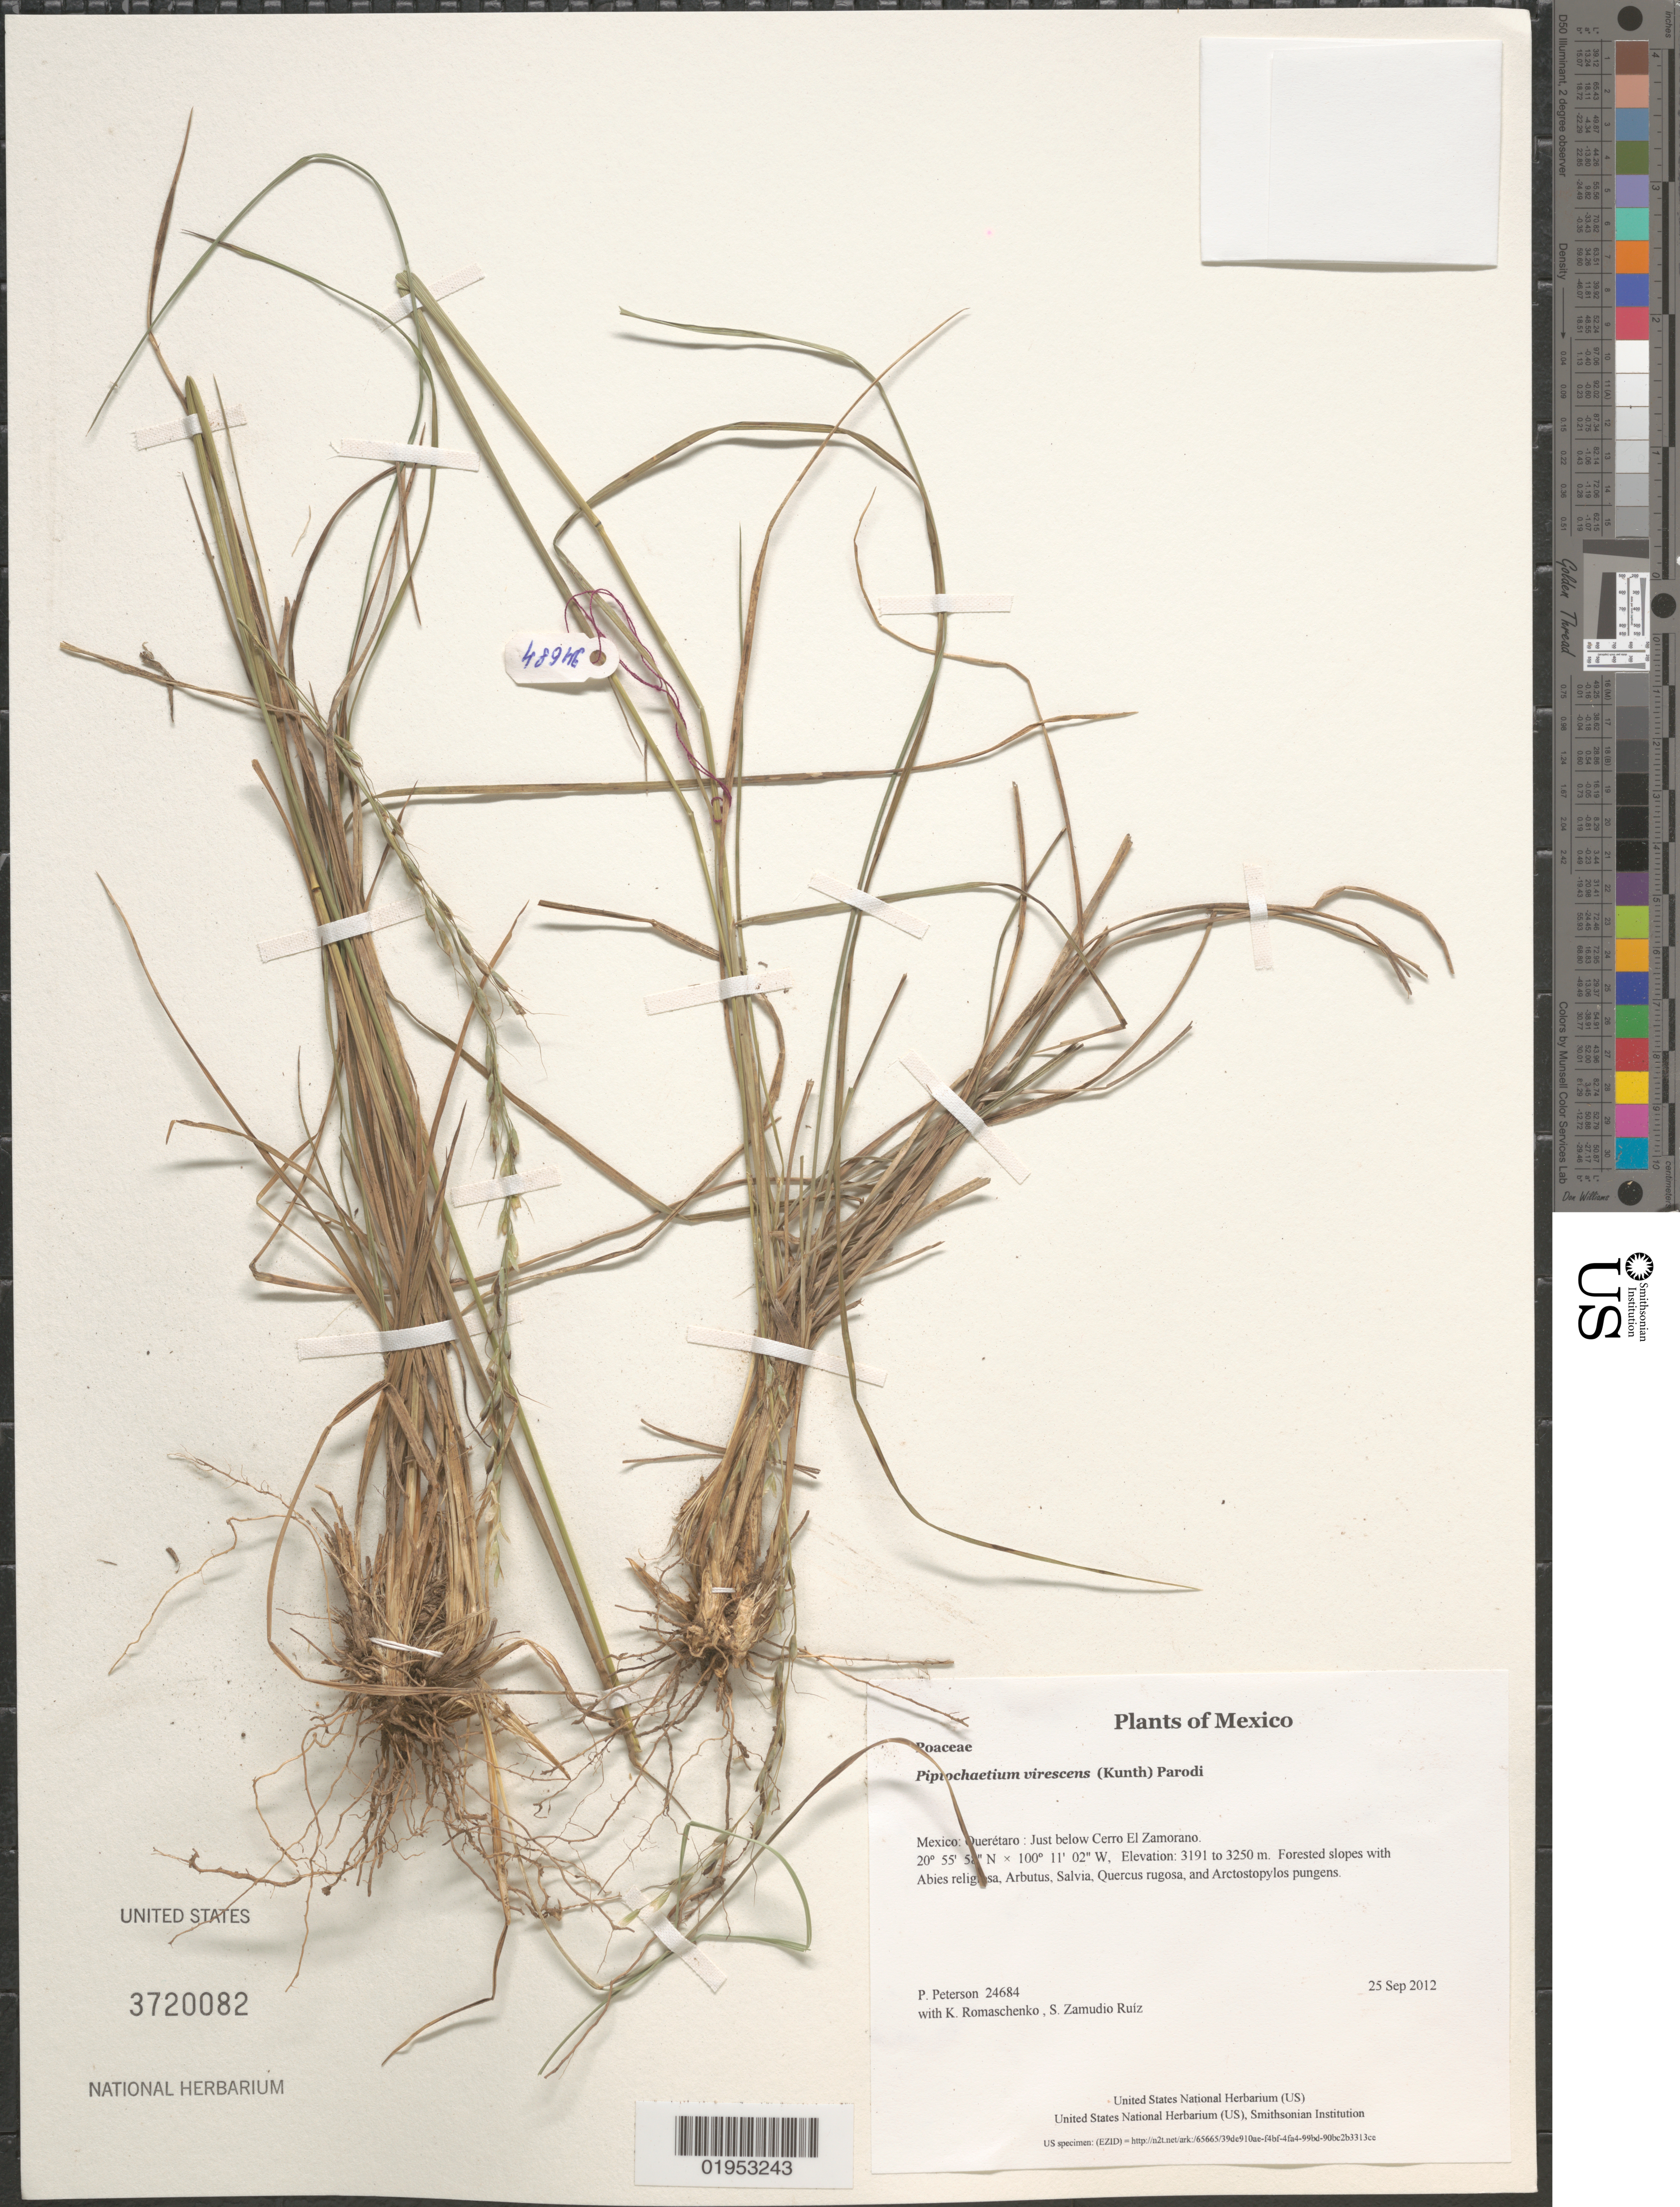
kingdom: Plantae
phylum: Tracheophyta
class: Liliopsida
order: Poales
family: Poaceae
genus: Piptochaetium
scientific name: Piptochaetium virescens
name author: (Kunth) Parodi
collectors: P. M. Peterson, K. Romaschenko & S. Zamudio Ruíz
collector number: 24684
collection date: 2012-09-25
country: Mexico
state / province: Querétaro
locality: Just below Cerro El Zamorano.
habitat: Forested slopes with Abies religiosa, Arbutus, Salvia, Quercus rugosa, and Arctostopylos pungens.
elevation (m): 3191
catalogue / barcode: US 3720082